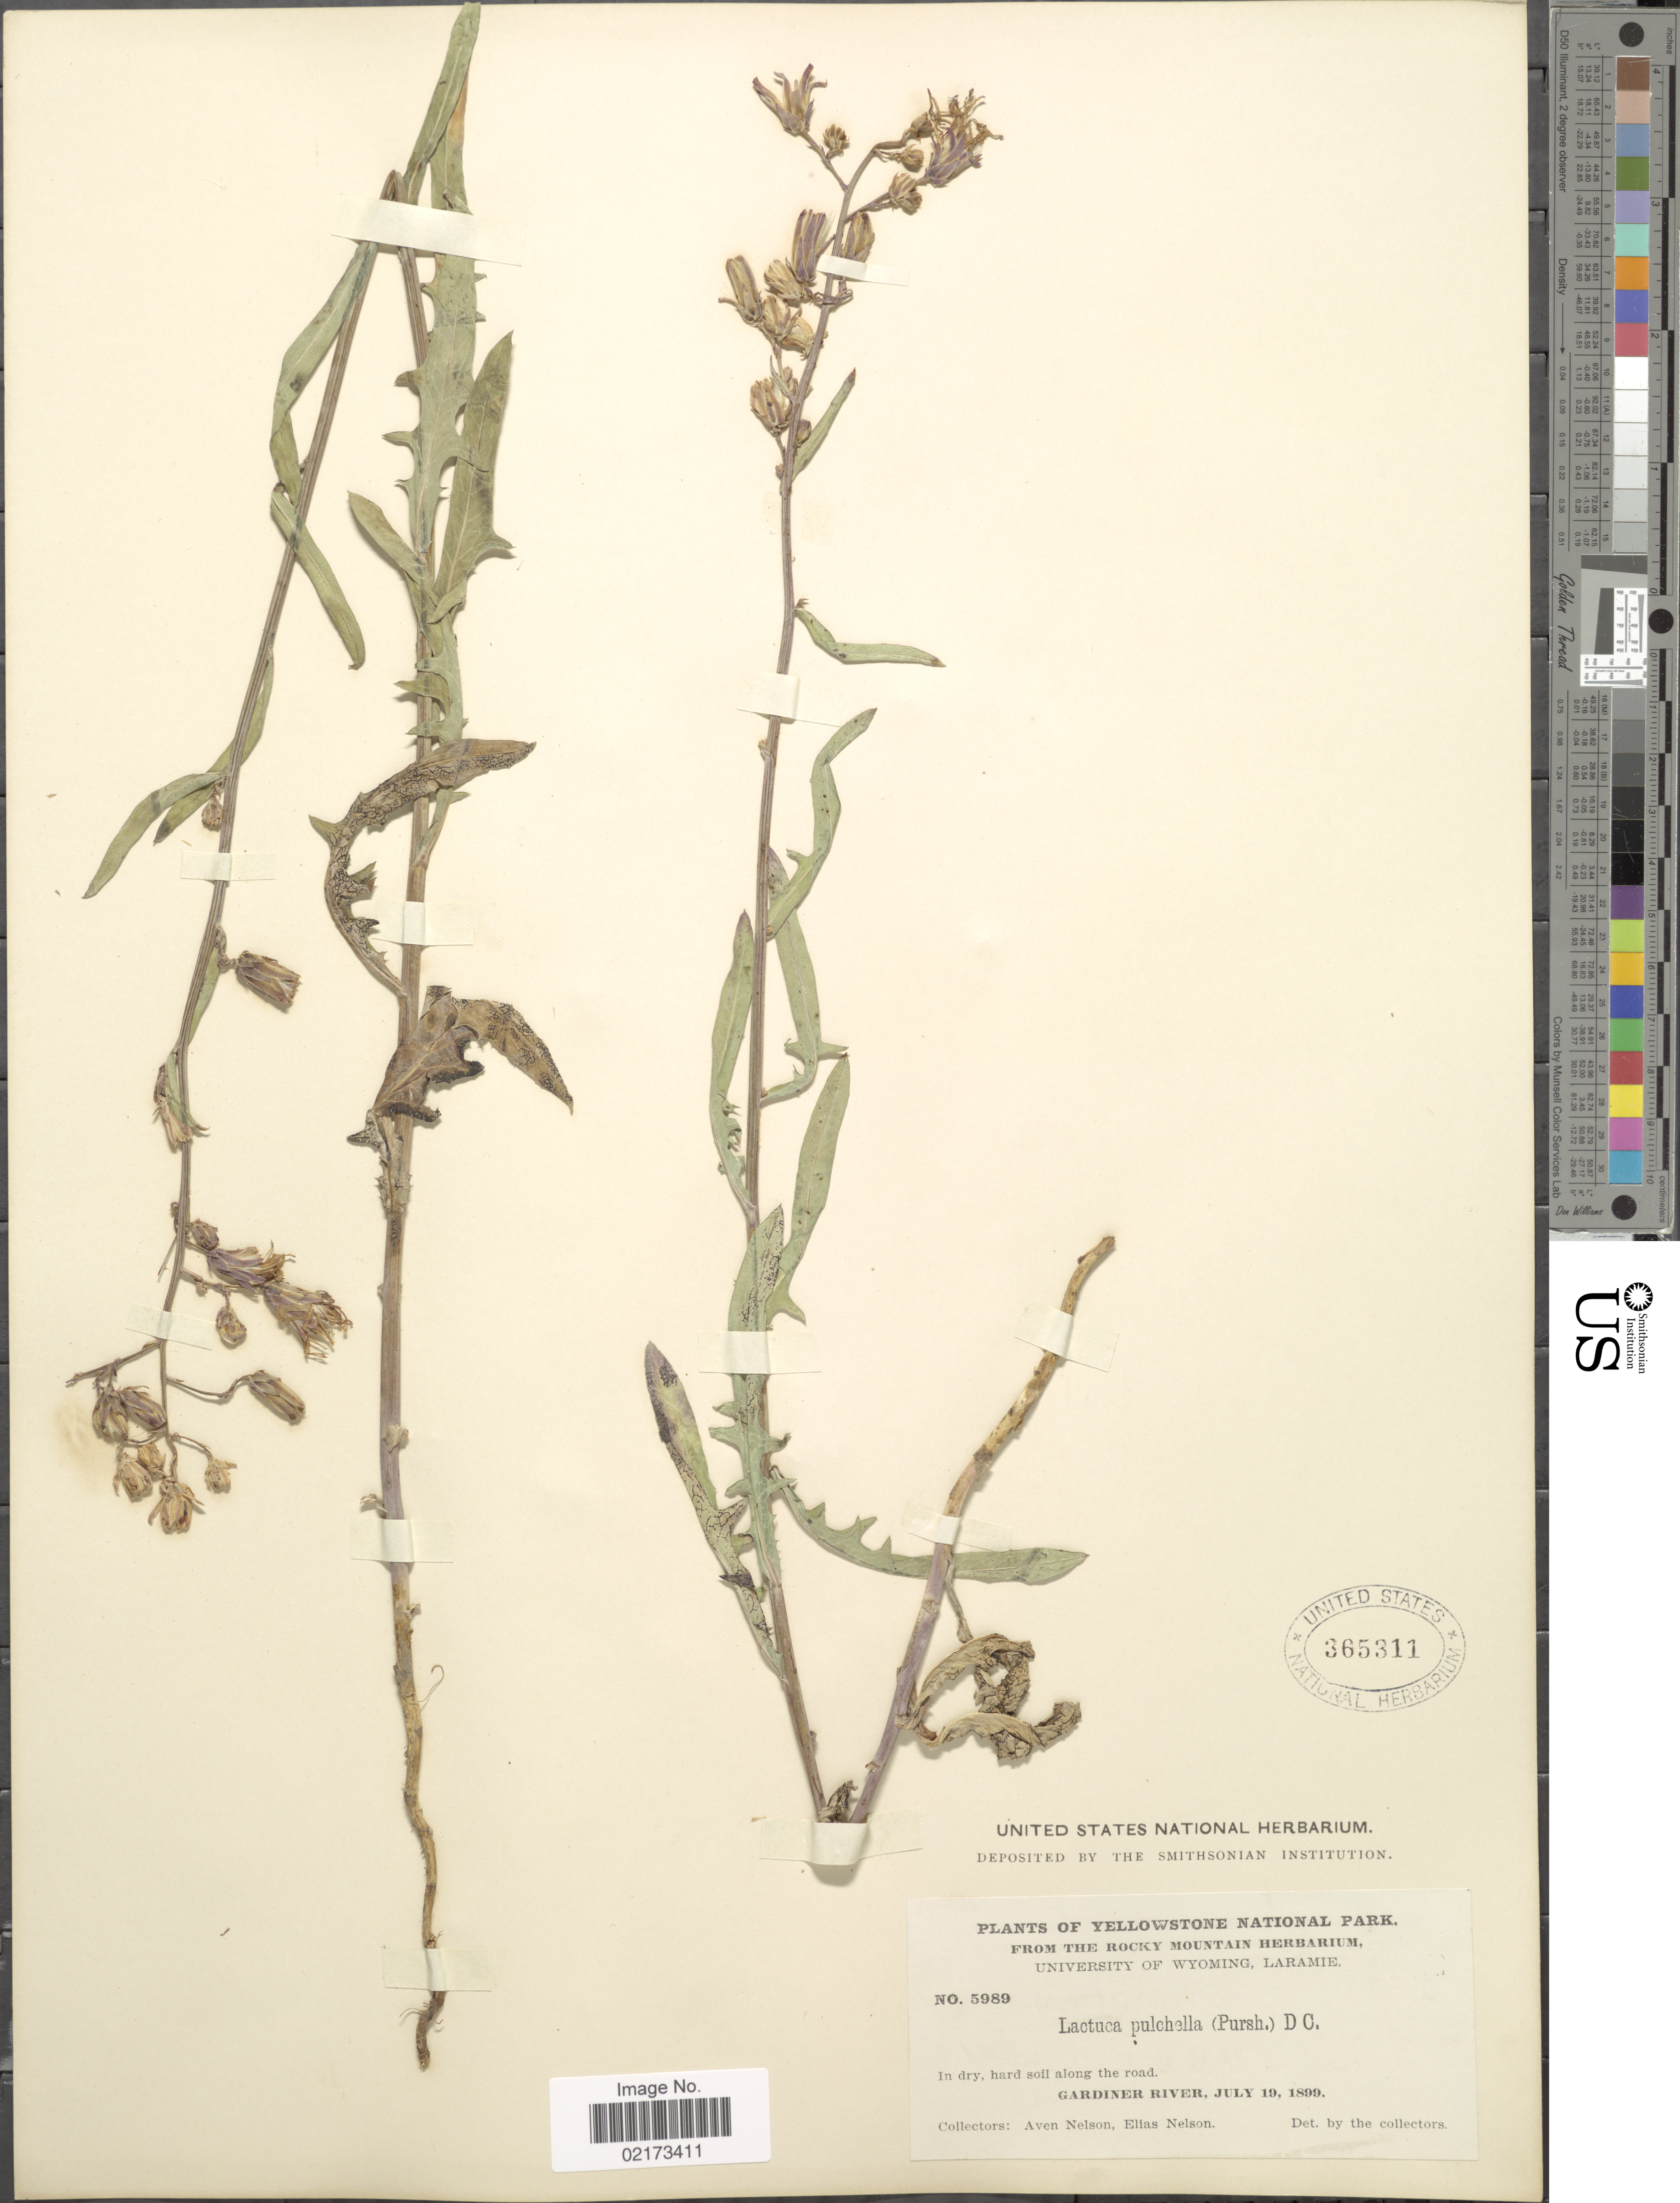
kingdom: Plantae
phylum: Tracheophyta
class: Magnoliopsida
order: Asterales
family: Asteraceae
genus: Lactuca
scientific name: Lactuca tatarica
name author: (L.) C.A. Mey.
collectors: A. Nelson & E. Nelson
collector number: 5989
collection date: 1899-07-19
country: United States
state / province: Montana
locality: Yellowstone National Park, Gardiner River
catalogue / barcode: US 365311